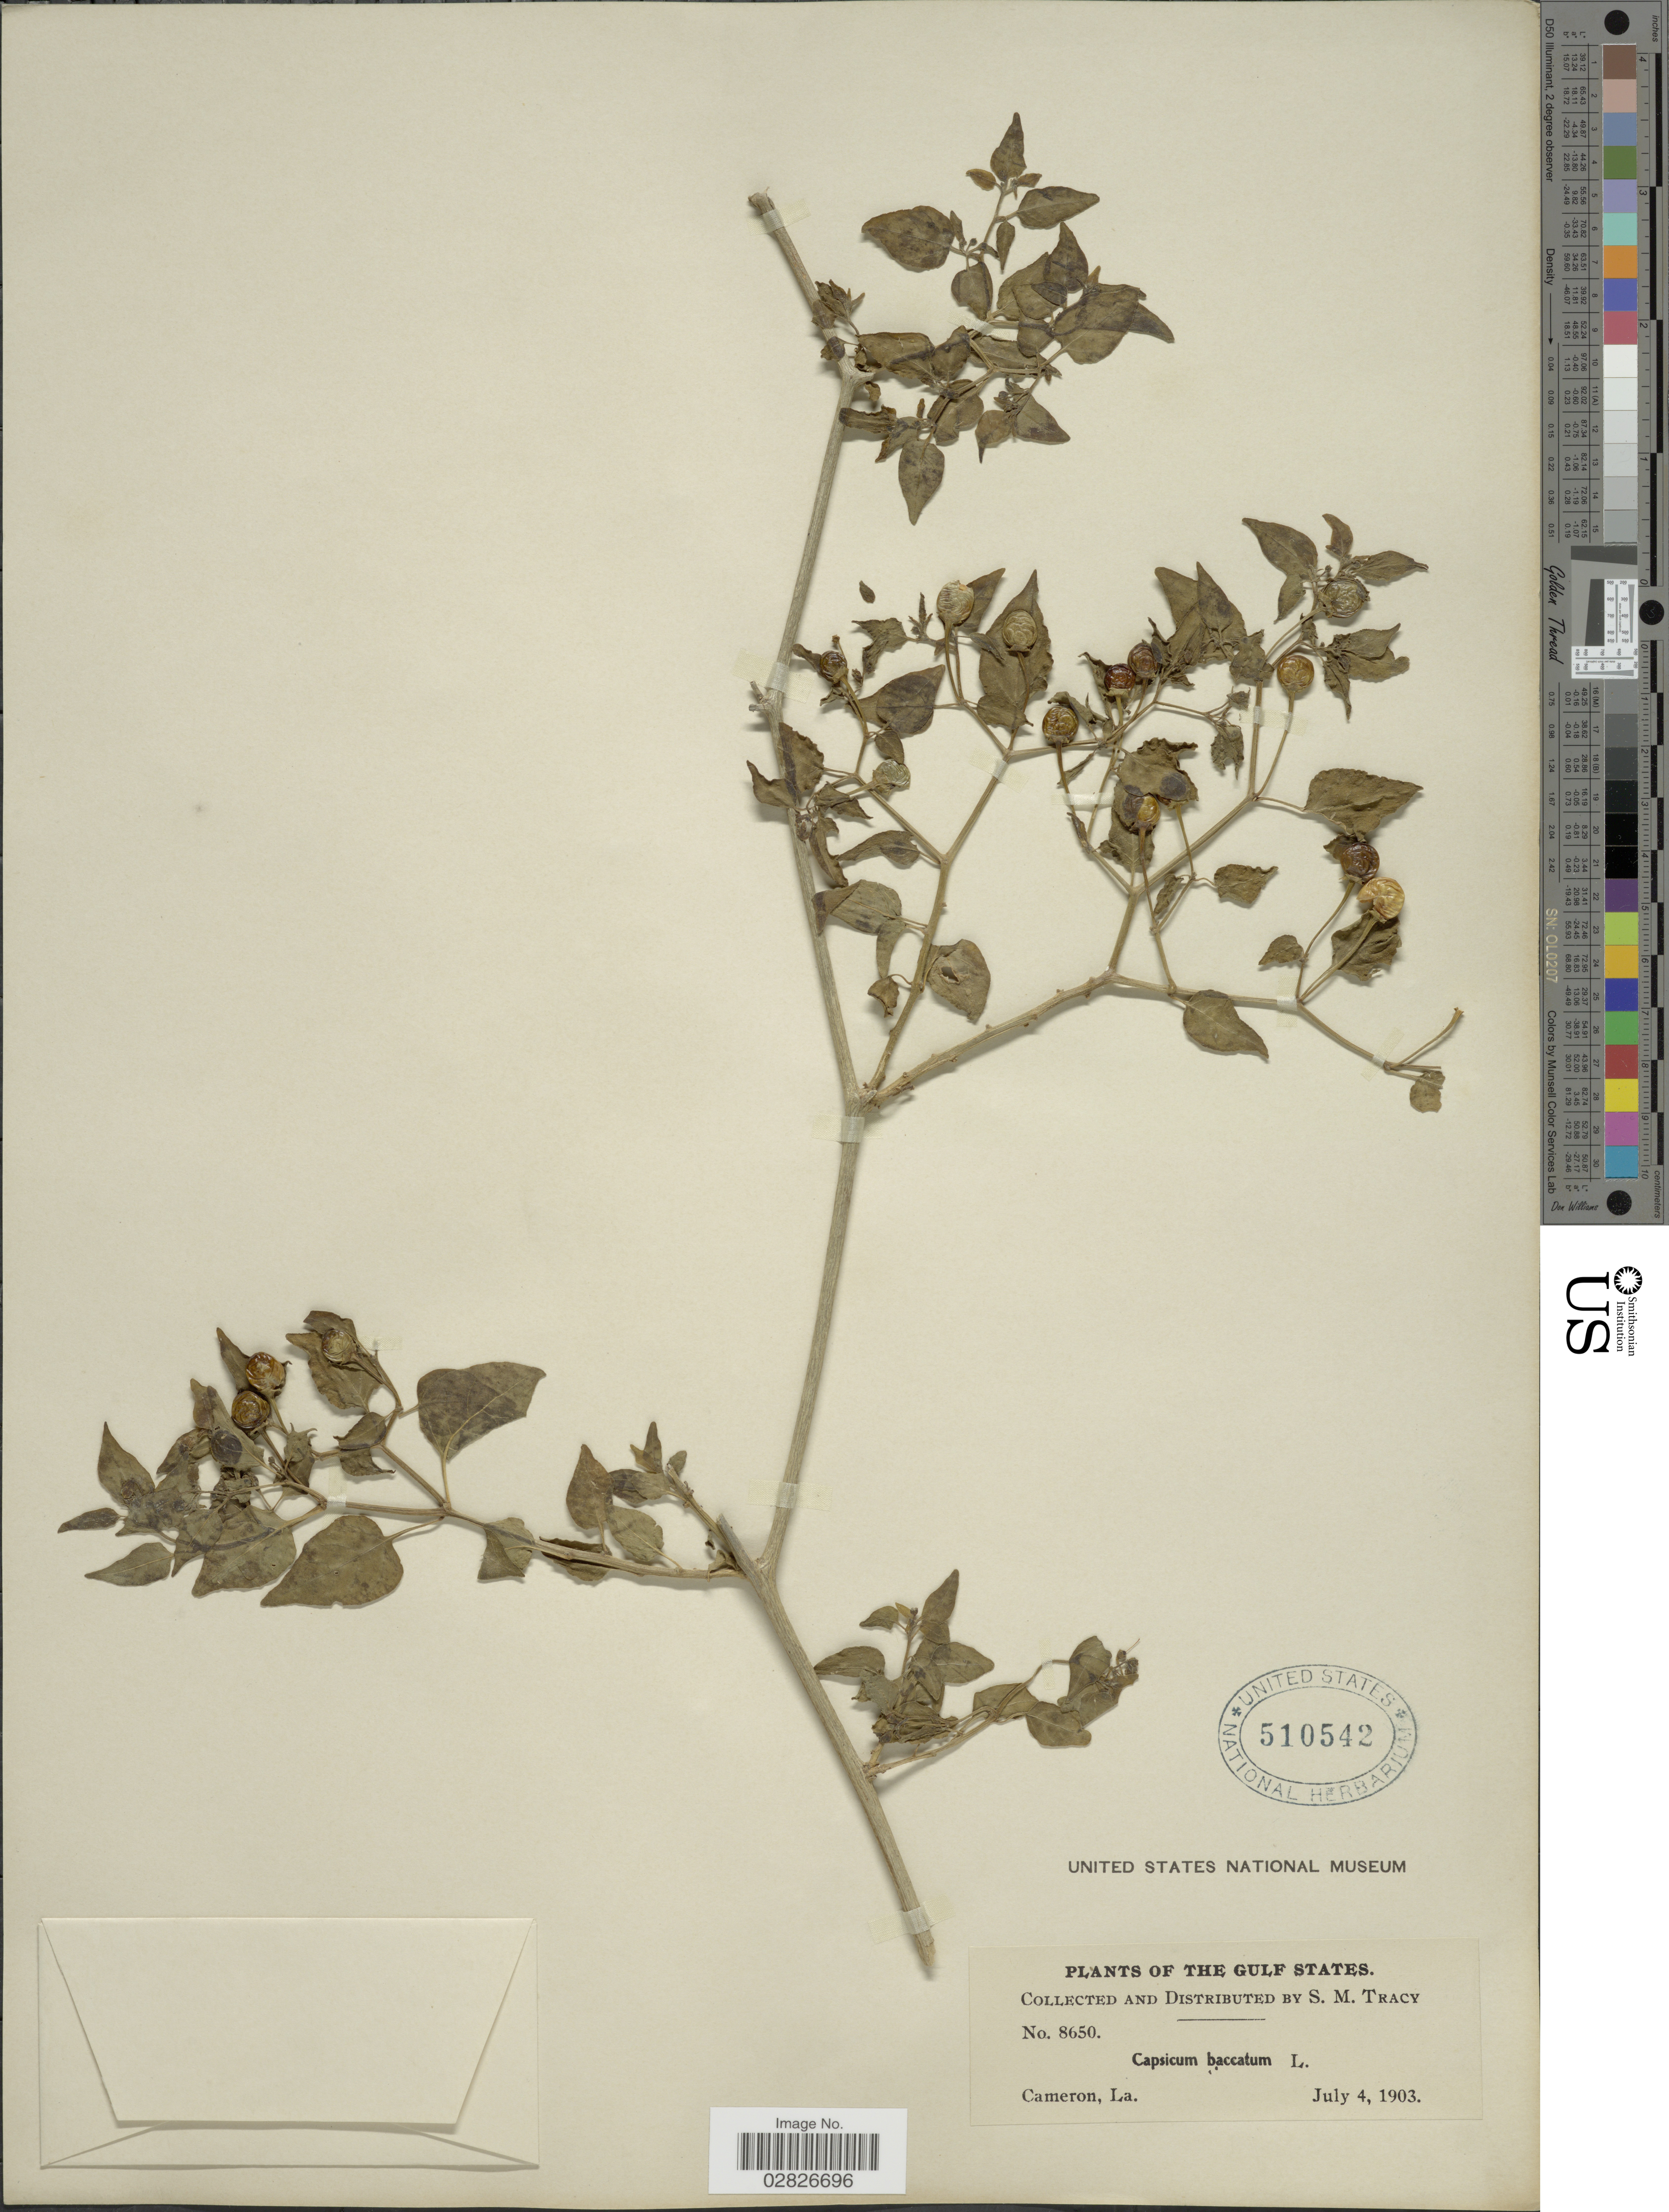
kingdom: Plantae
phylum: Tracheophyta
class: Magnoliopsida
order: Solanales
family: Solanaceae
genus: Capsicum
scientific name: Capsicum baccatum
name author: L.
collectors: S. M. Tracy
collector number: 8650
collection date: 1903-07-04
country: United States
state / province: Louisiana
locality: Gulf States, Cameron.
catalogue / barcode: US 510542